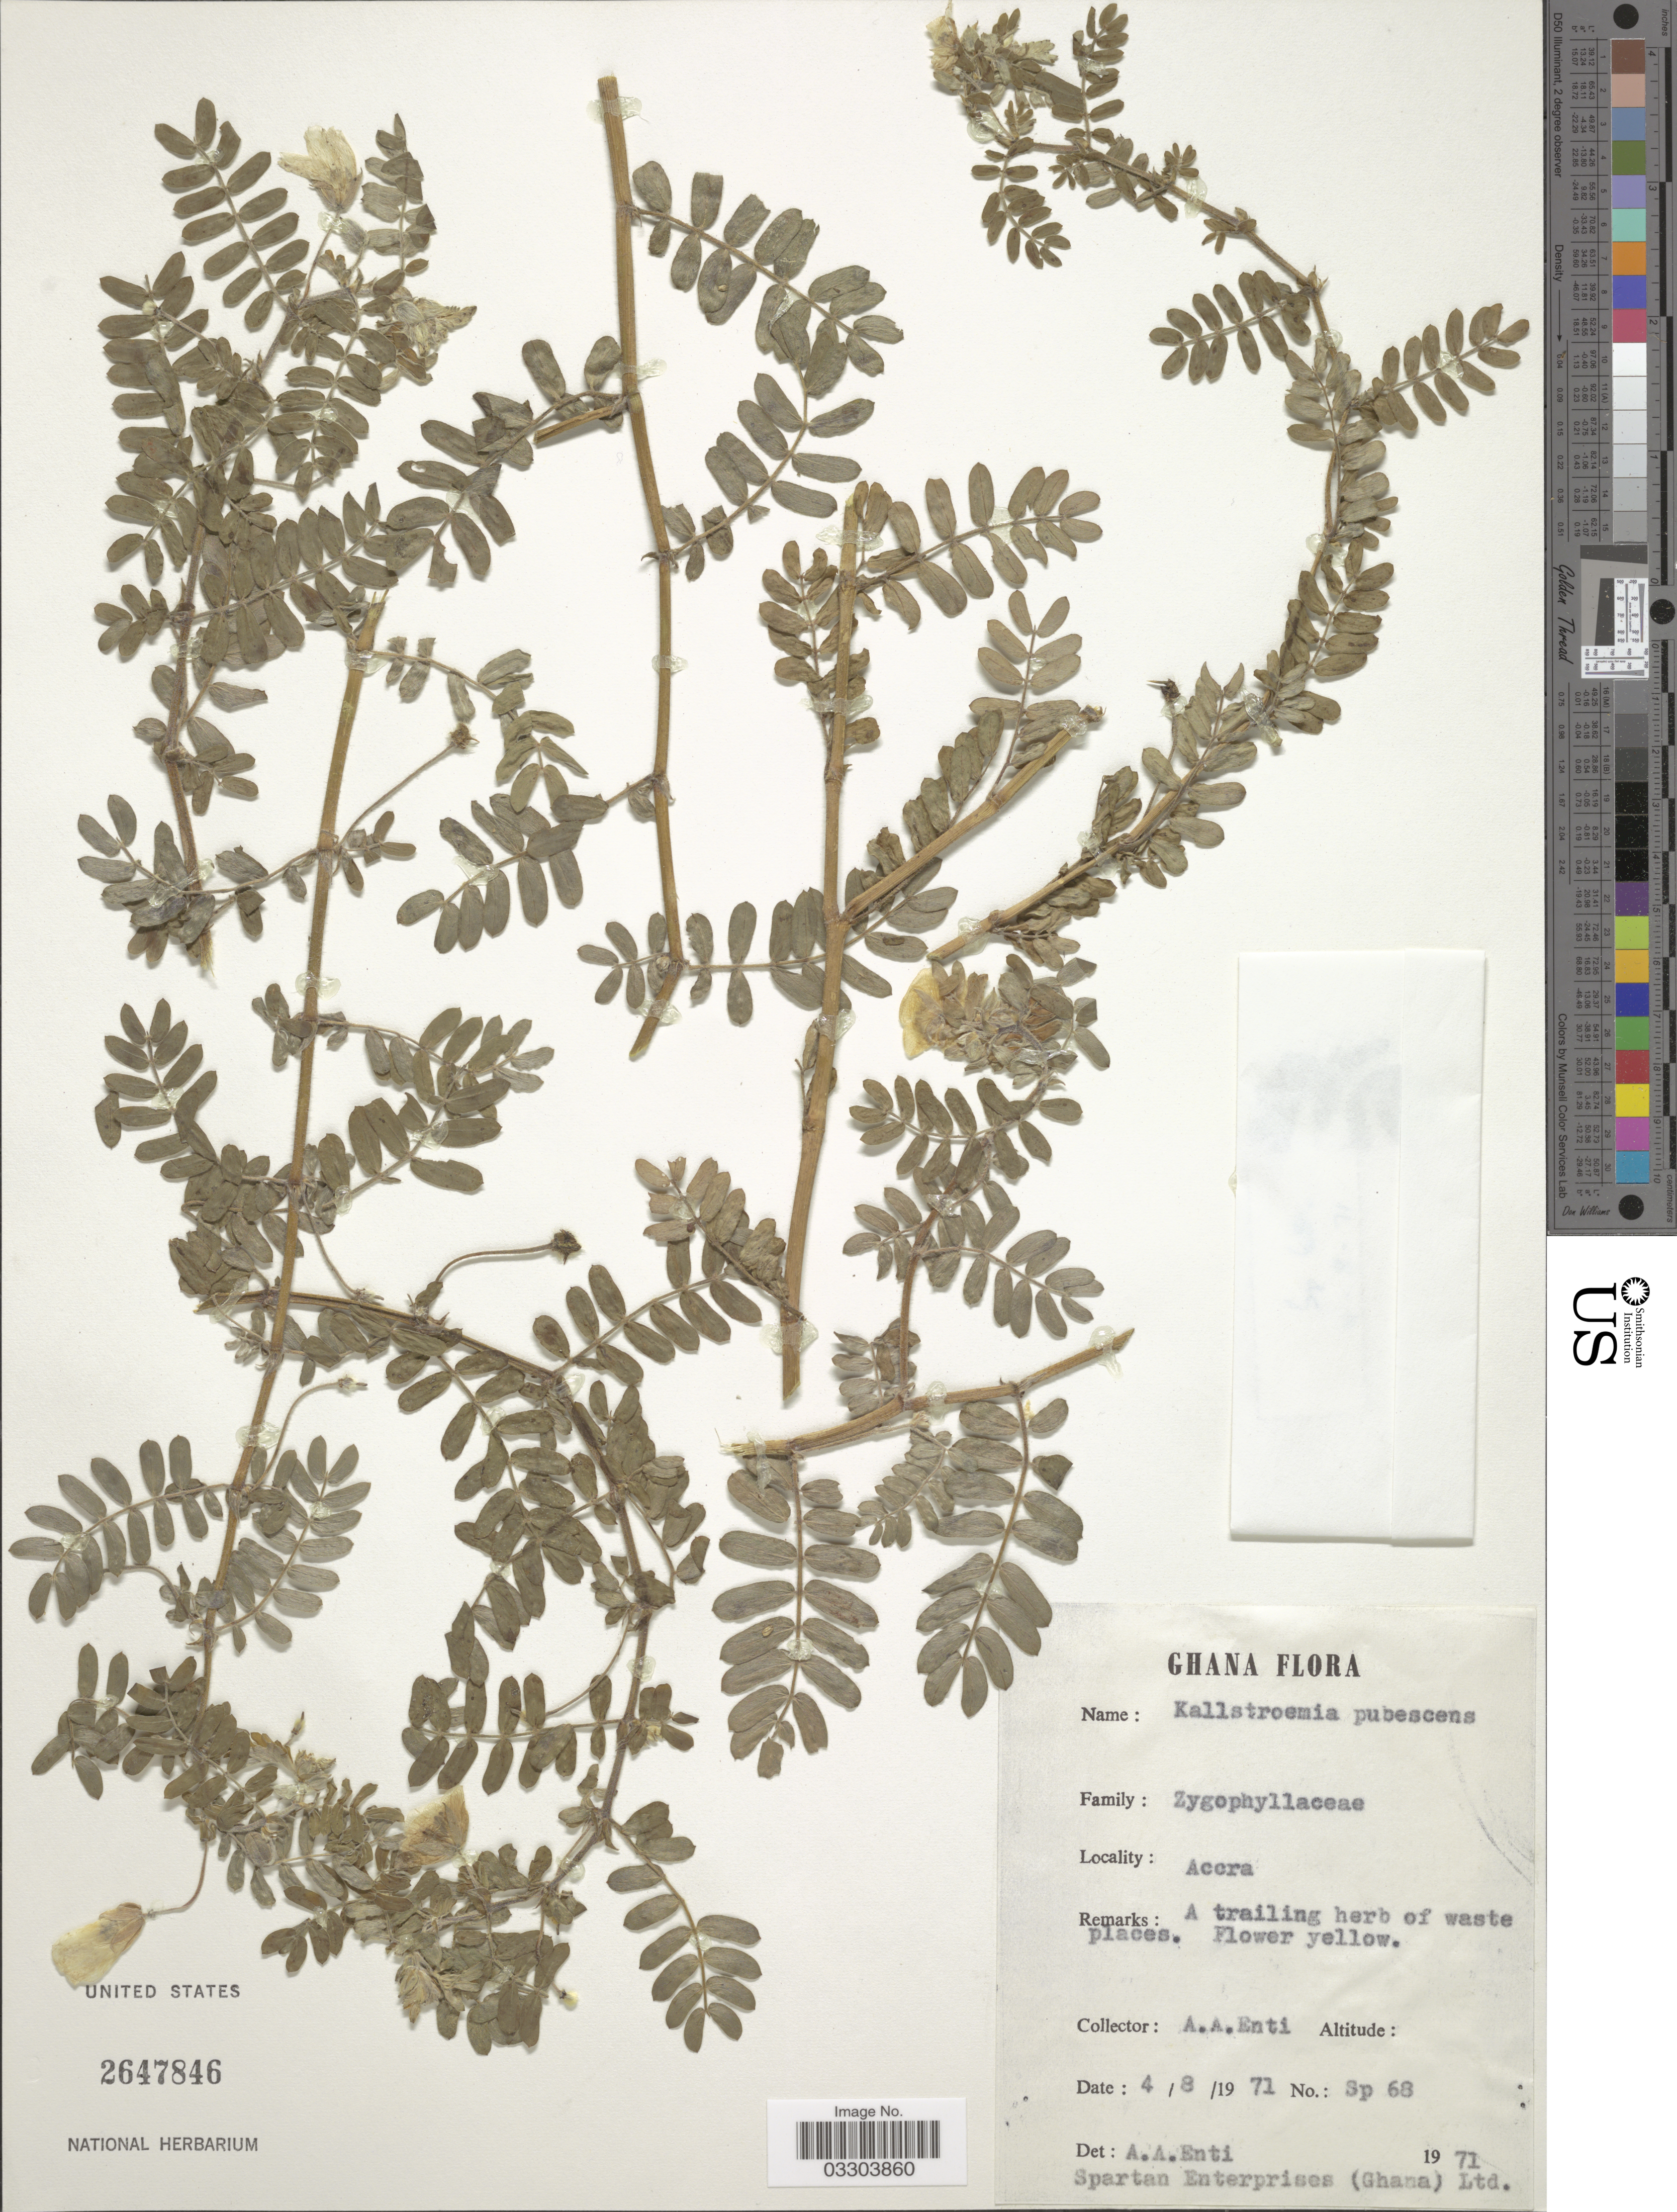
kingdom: Plantae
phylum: Tracheophyta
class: Magnoliopsida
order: Zygophyllales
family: Zygophyllaceae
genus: Kallstroemia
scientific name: Kallstroemia pubescens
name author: (G. Don) Dandy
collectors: A. Enti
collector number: Sp68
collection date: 1971-08-04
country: Ghana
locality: Accra.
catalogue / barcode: US 2647846